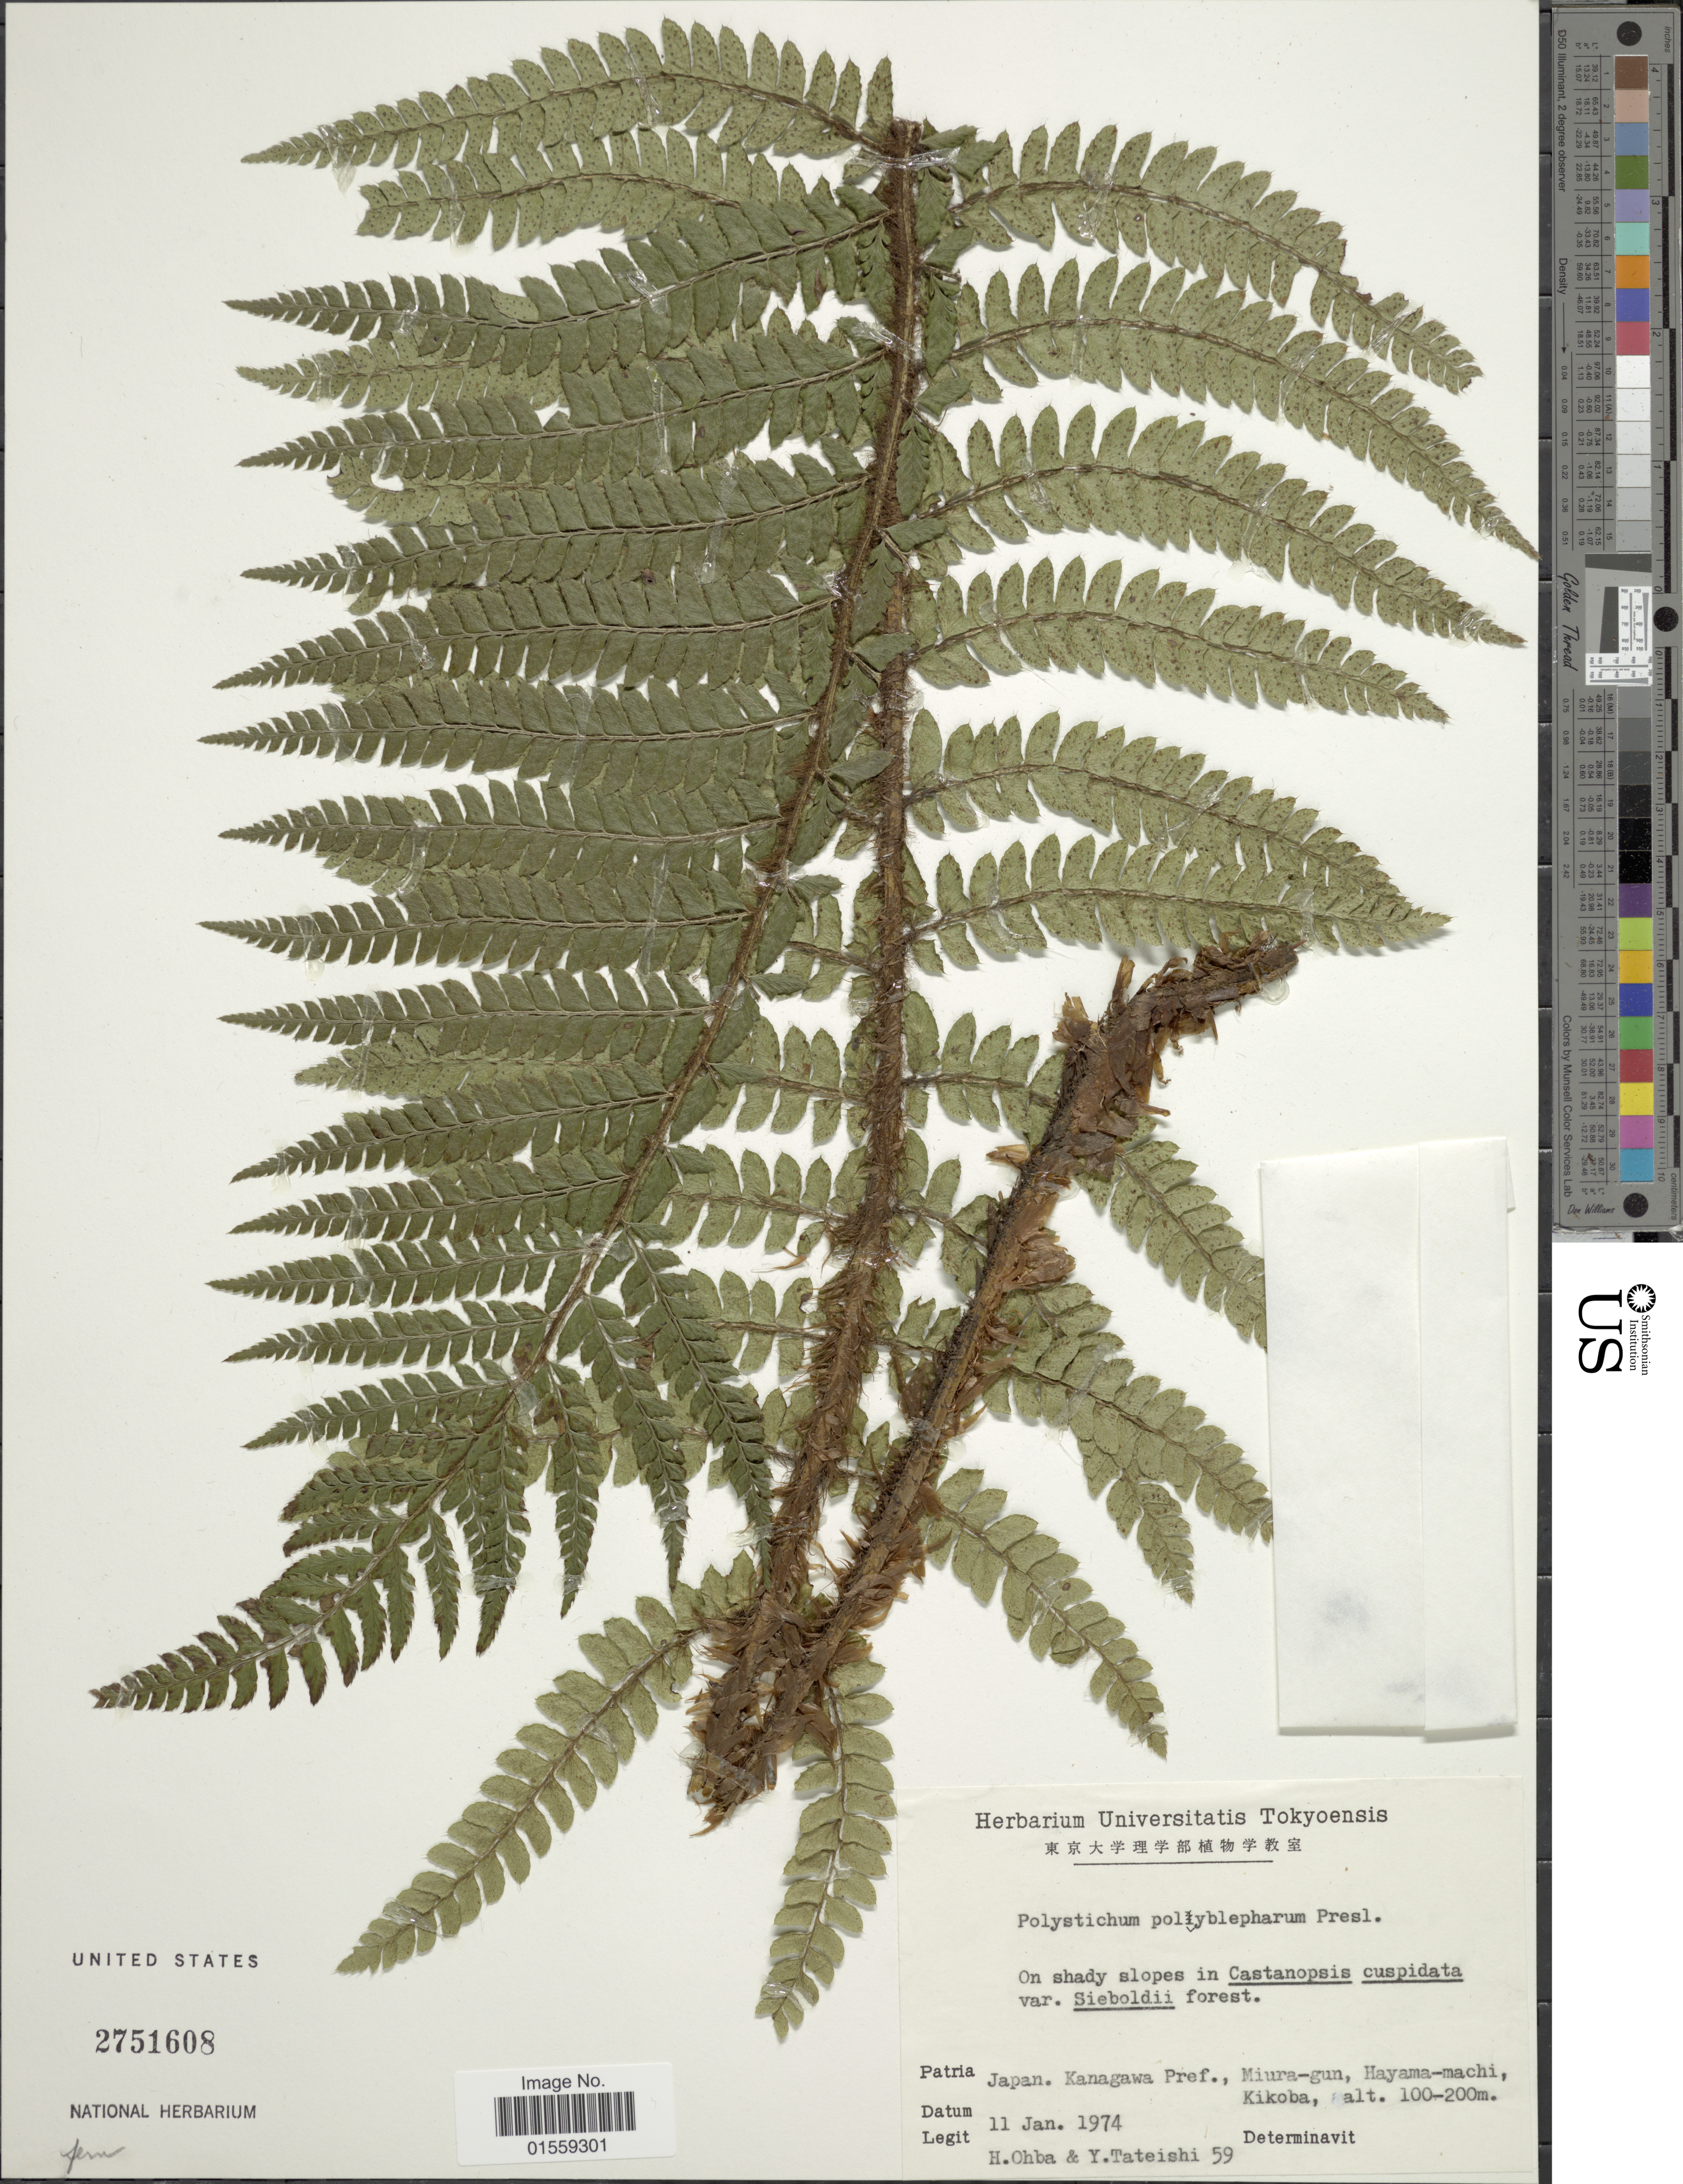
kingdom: Plantae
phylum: Tracheophyta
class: Polypodiopsida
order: Polypodiales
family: Dryopteridaceae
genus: Polystichum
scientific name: Polystichum polyblepharum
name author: (Roemer ex Kunze) C. Presl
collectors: H. Ohba & Y. Tateishi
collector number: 59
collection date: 1974-01-11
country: Japan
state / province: Kanagawa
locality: On shady slopes in Castanopsis cuspidata var. Sieboldii forest, Japan, Kanagawa, Pref., Miura-gun, Hayama-machi, Kikoba.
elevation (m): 100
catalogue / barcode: US 2751608